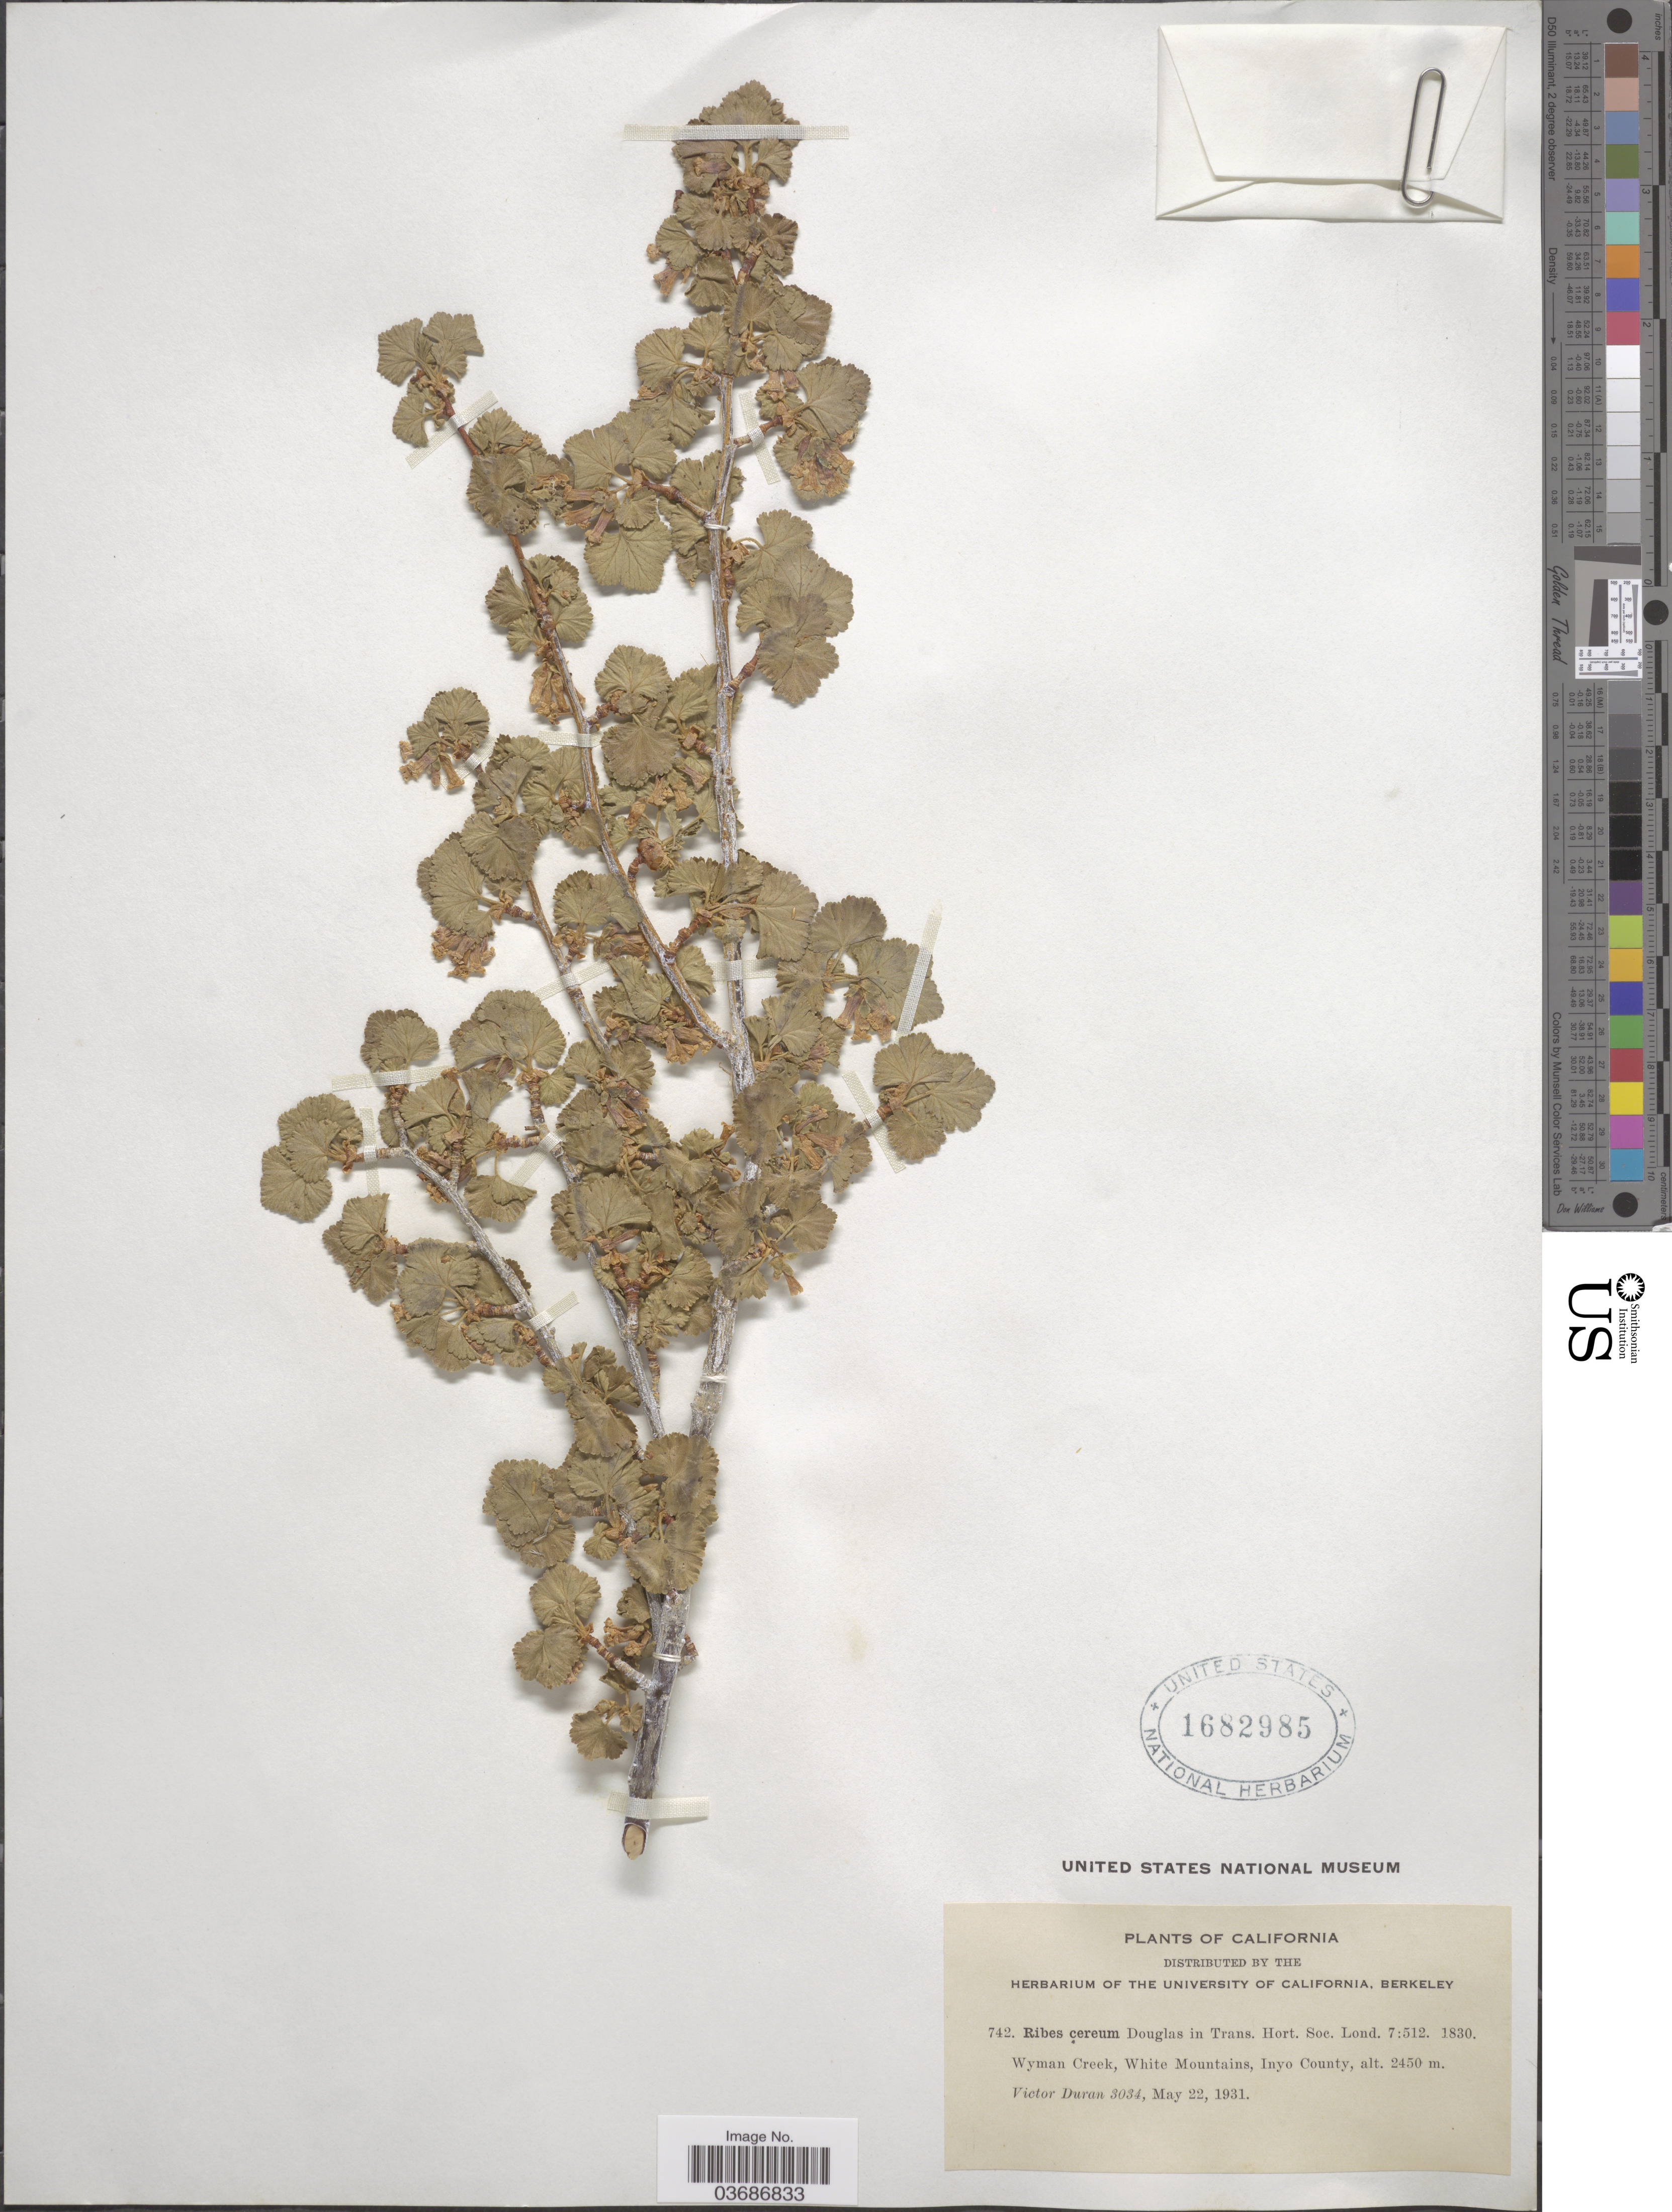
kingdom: Plantae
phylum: Tracheophyta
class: Magnoliopsida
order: Saxifragales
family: Grossulariaceae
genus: Ribes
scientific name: Ribes cereum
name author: Douglas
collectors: V. Duran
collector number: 3034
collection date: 1931-05-22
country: United States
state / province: California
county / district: Inyo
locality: Wyman Creek, White Mountains, Inyo County.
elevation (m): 2450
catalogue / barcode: US 1682985